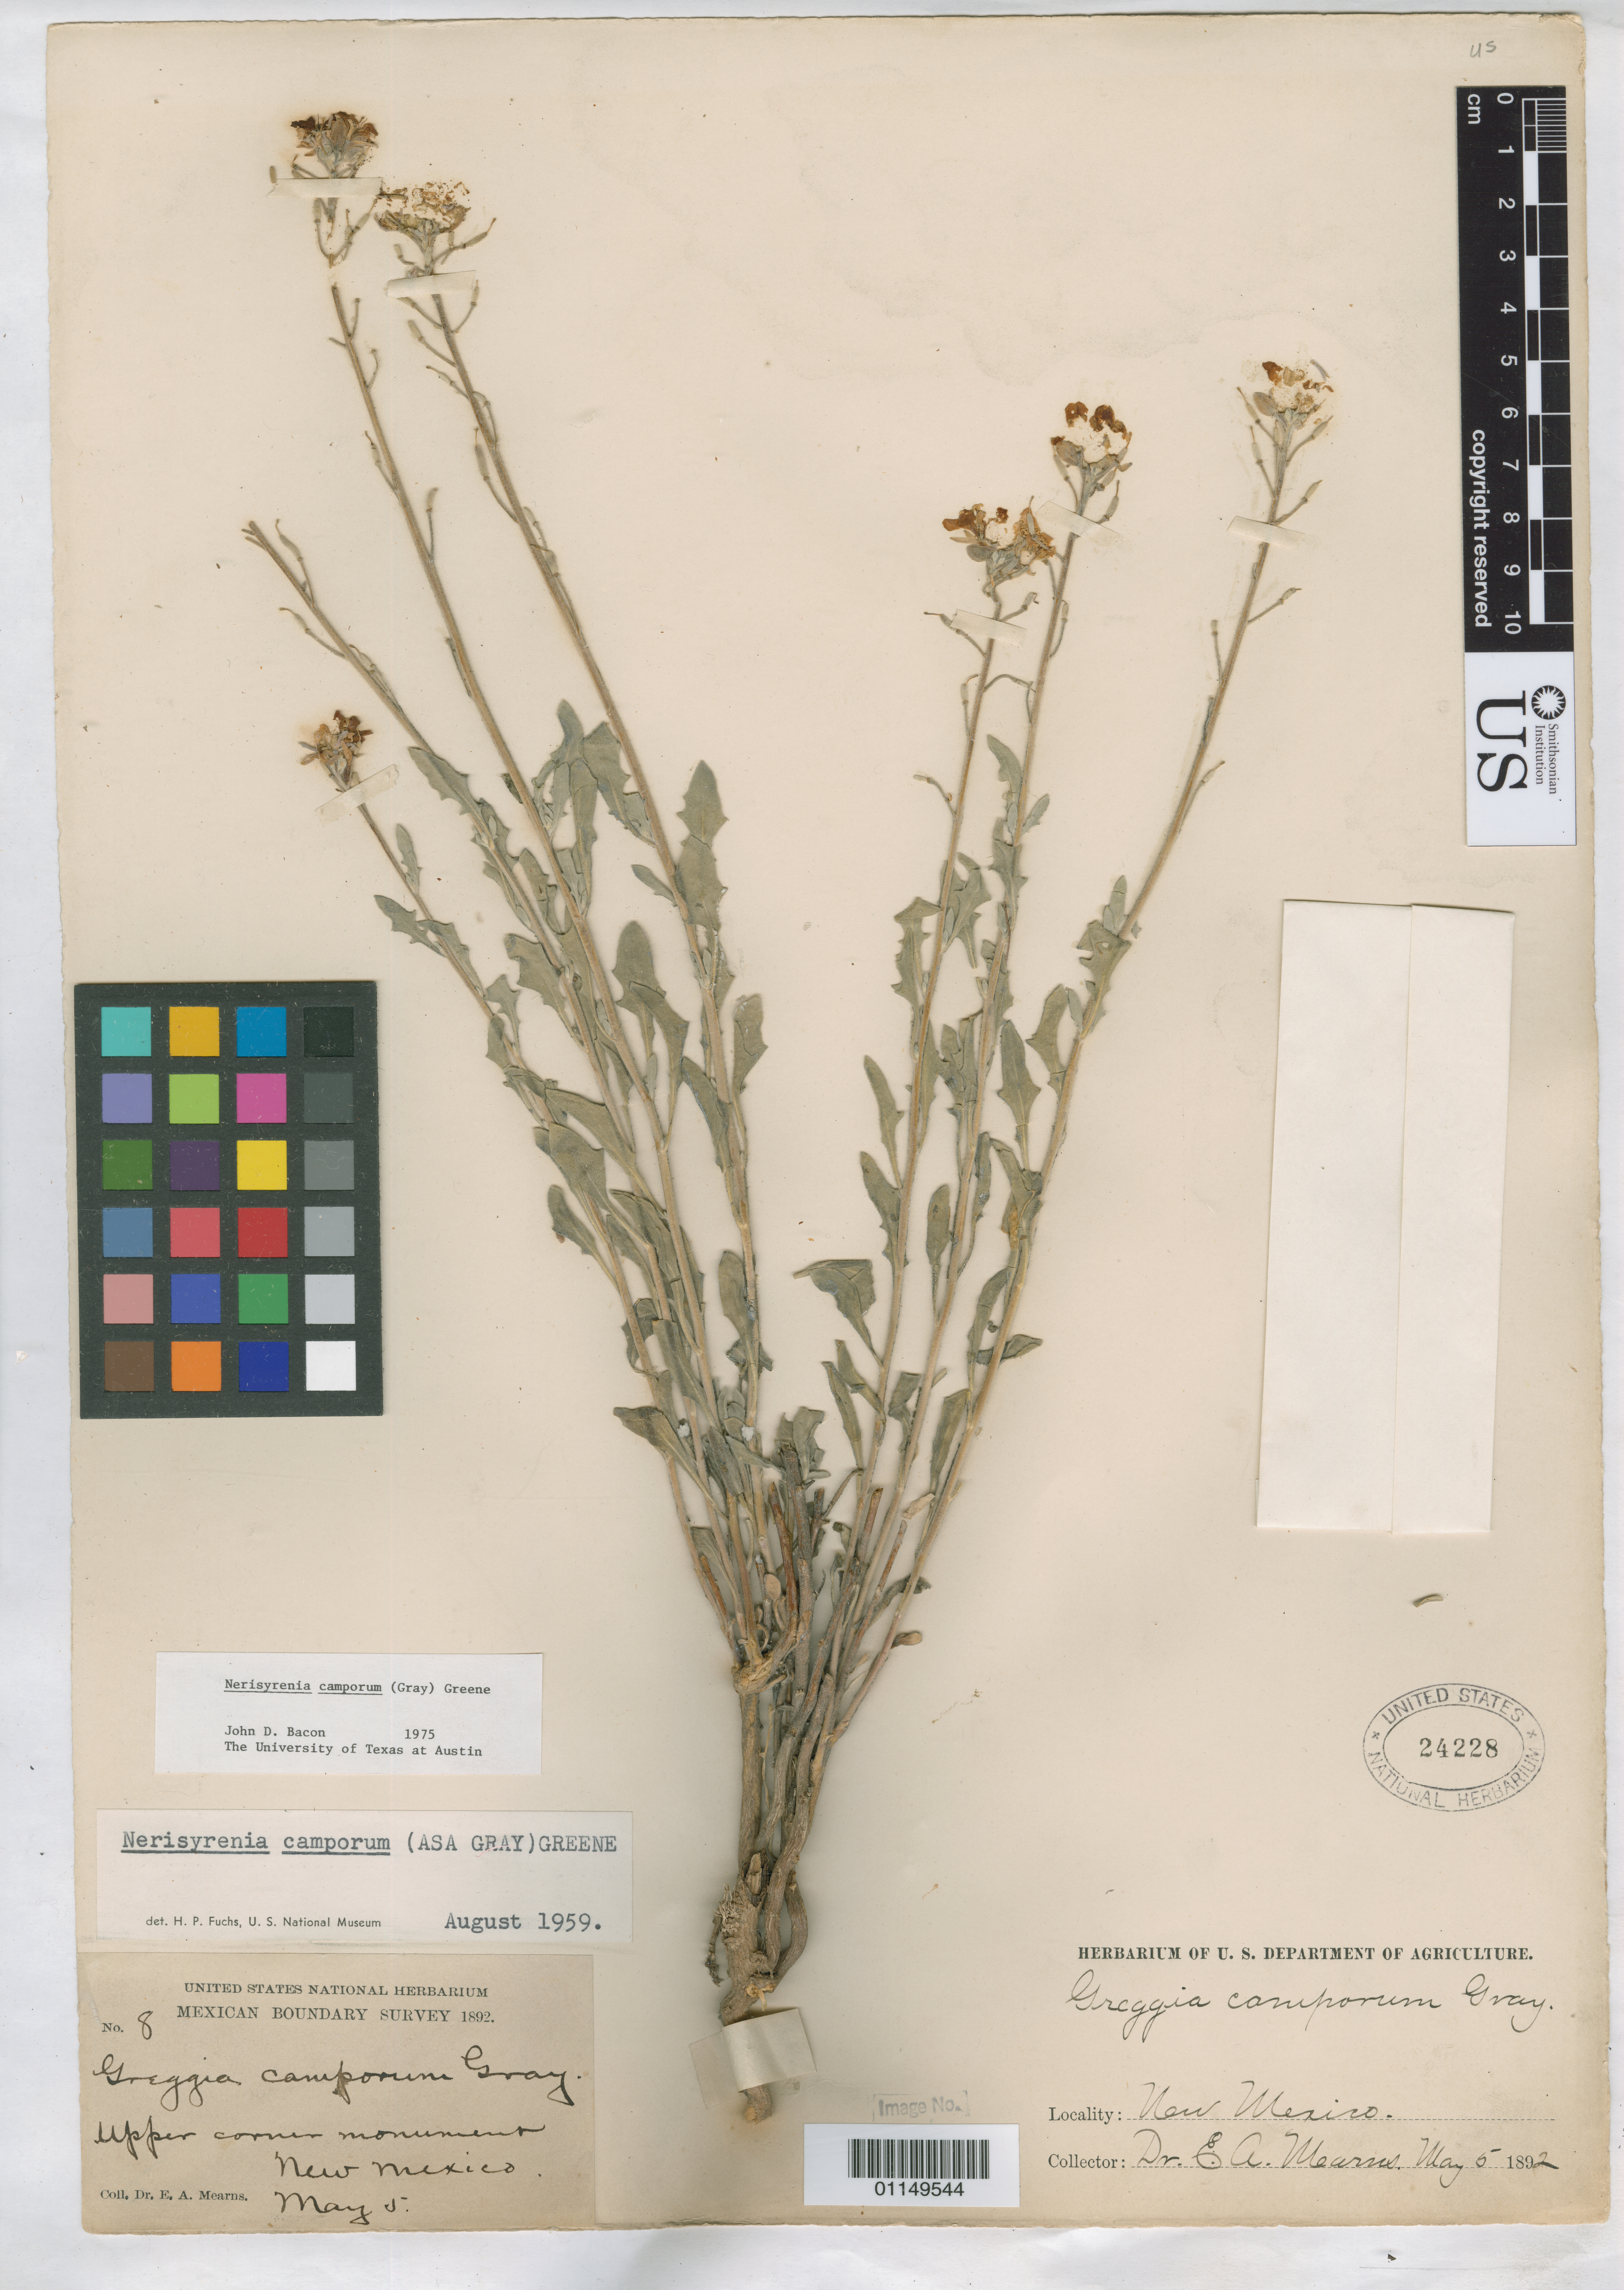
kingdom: Plantae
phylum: Tracheophyta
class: Magnoliopsida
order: Brassicales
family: Brassicaceae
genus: Nerisyrenia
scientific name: Nerisyrenia camporum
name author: (A. Gray) Greene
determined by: Bacon, J. D.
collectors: E. A. Mearns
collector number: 8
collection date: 1892-05-05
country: United States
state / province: New Mexico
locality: Upper corner monument.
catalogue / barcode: US 24228